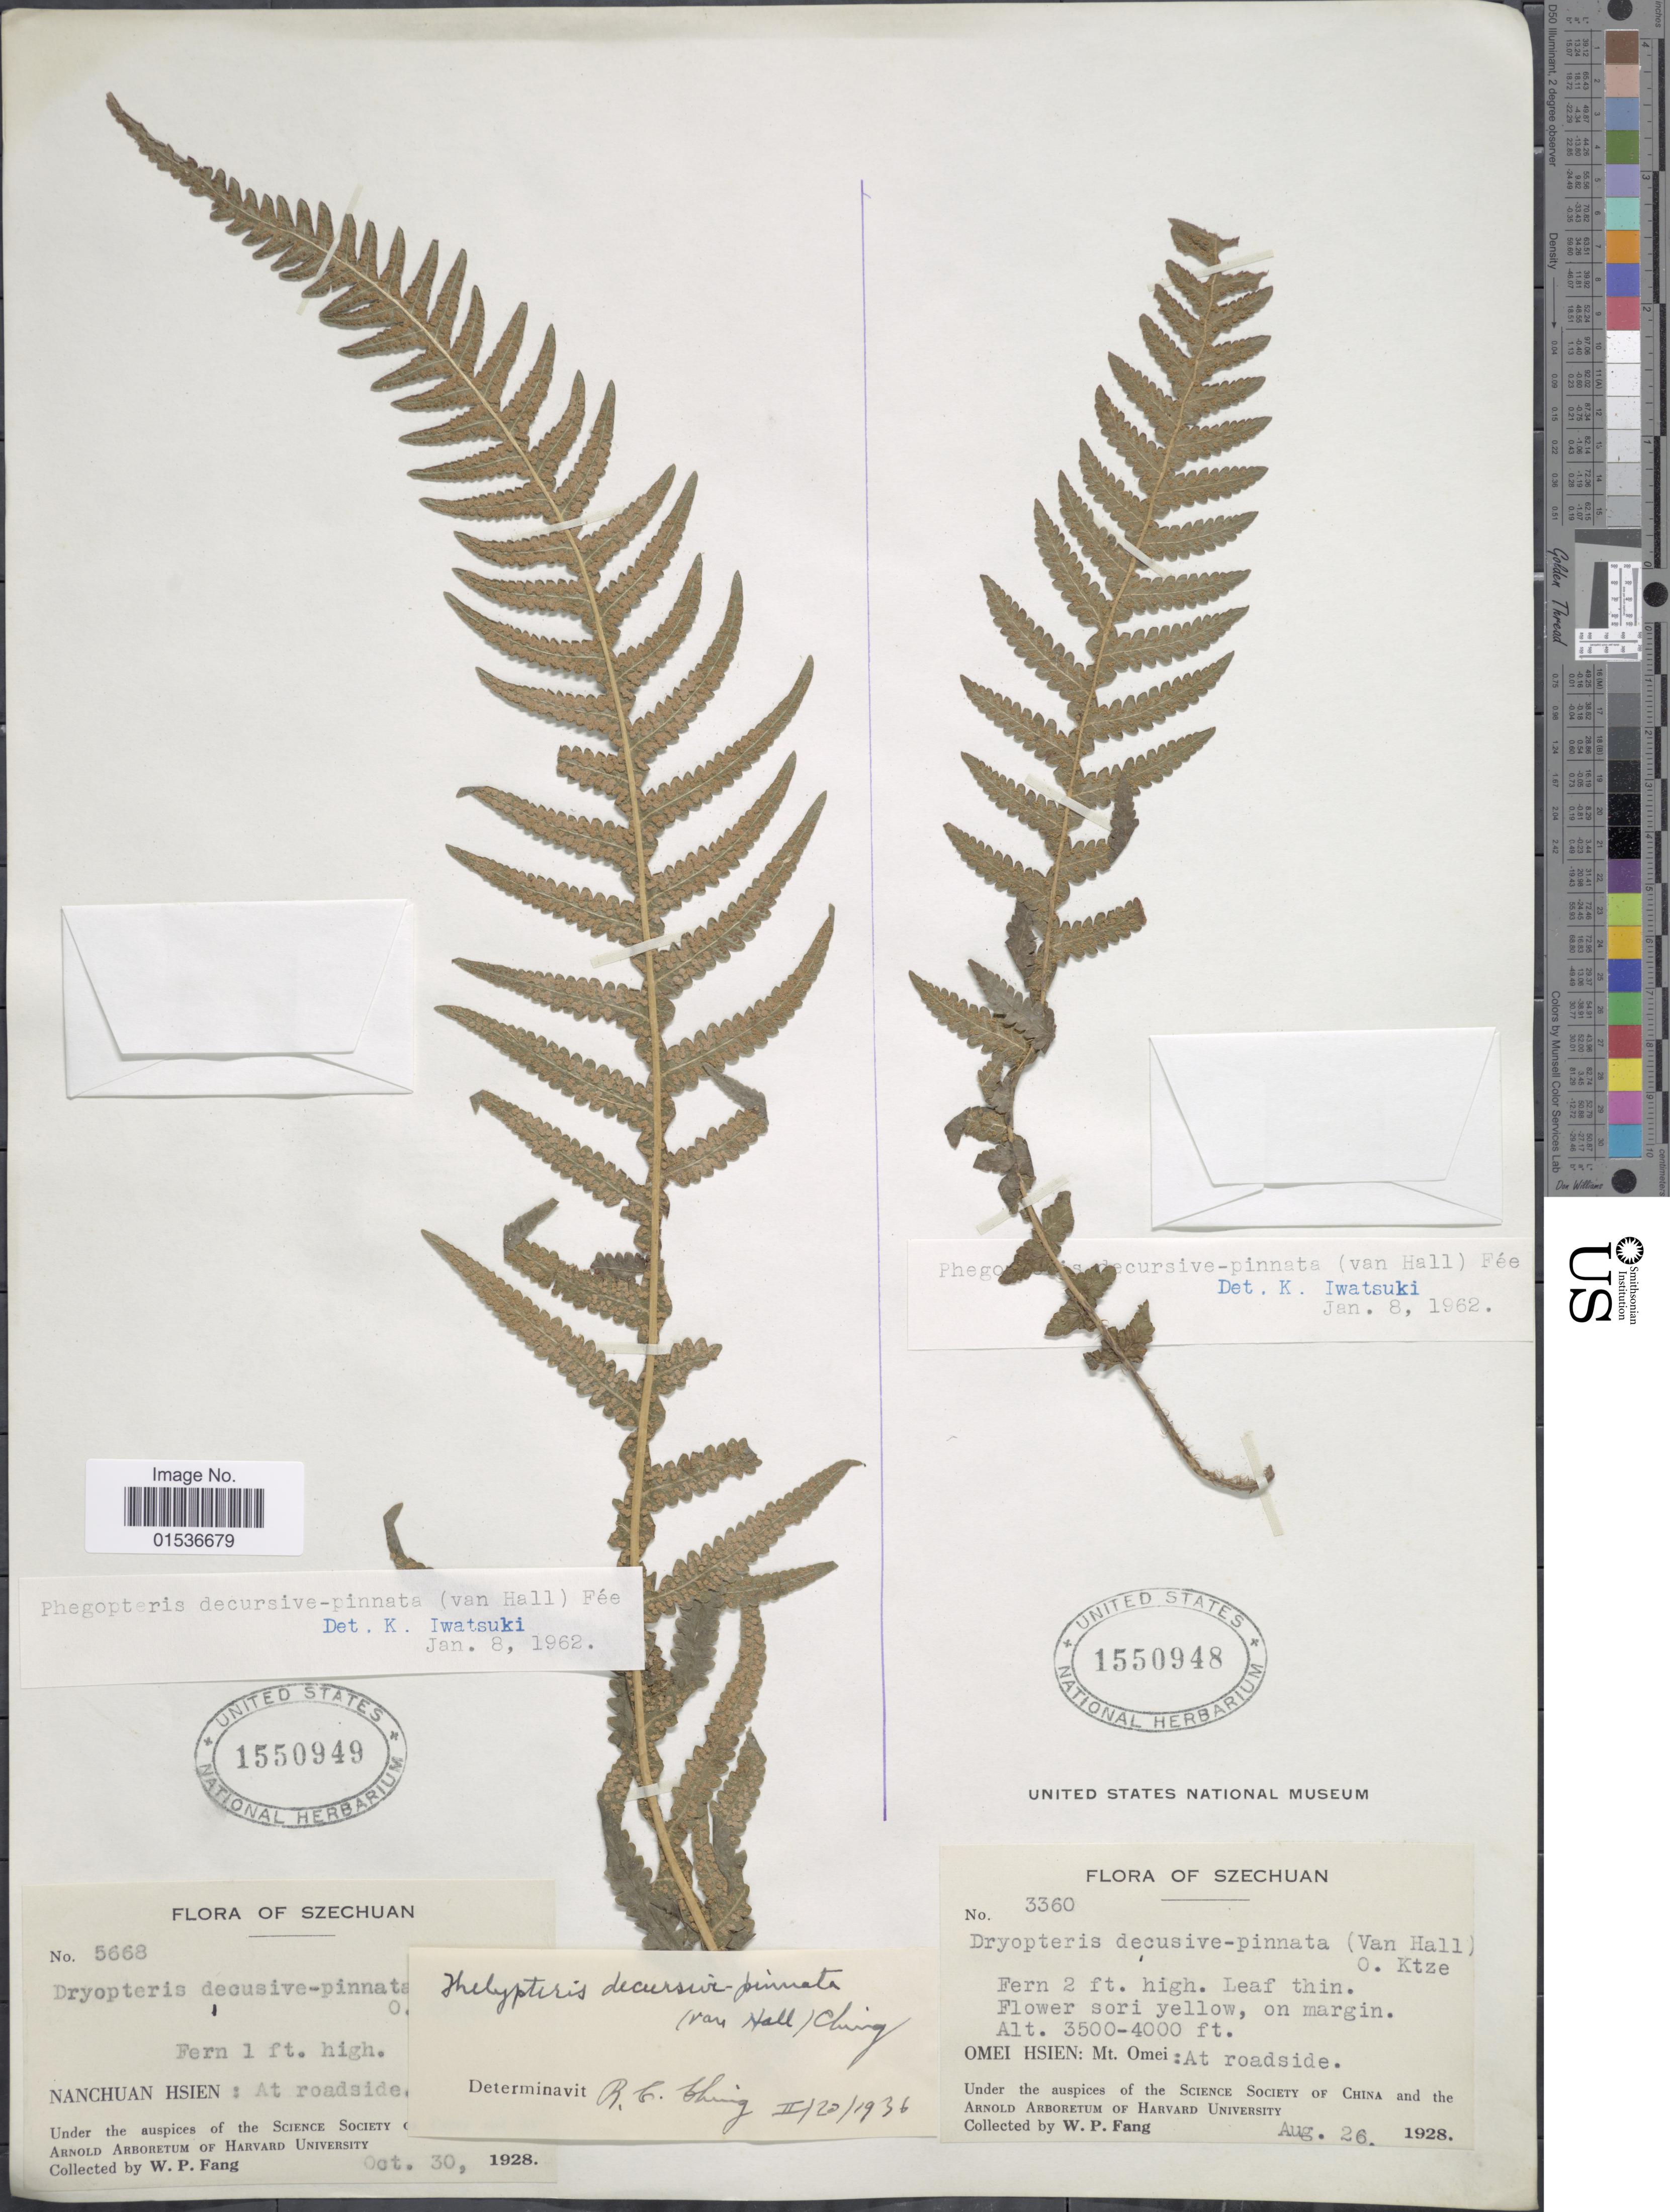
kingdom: Plantae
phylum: Tracheophyta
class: Polypodiopsida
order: Polypodiales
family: Thelypteridaceae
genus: Phegopteris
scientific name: Phegopteris decursivepinnata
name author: (H.C. Hall) Fée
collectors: W. P. Fang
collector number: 3360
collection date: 1928-08-26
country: China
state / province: Sichuan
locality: Szechuan, on margin, Omei Hsien: Mt. Omei, At roadside.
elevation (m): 1067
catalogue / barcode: US 1550948-2